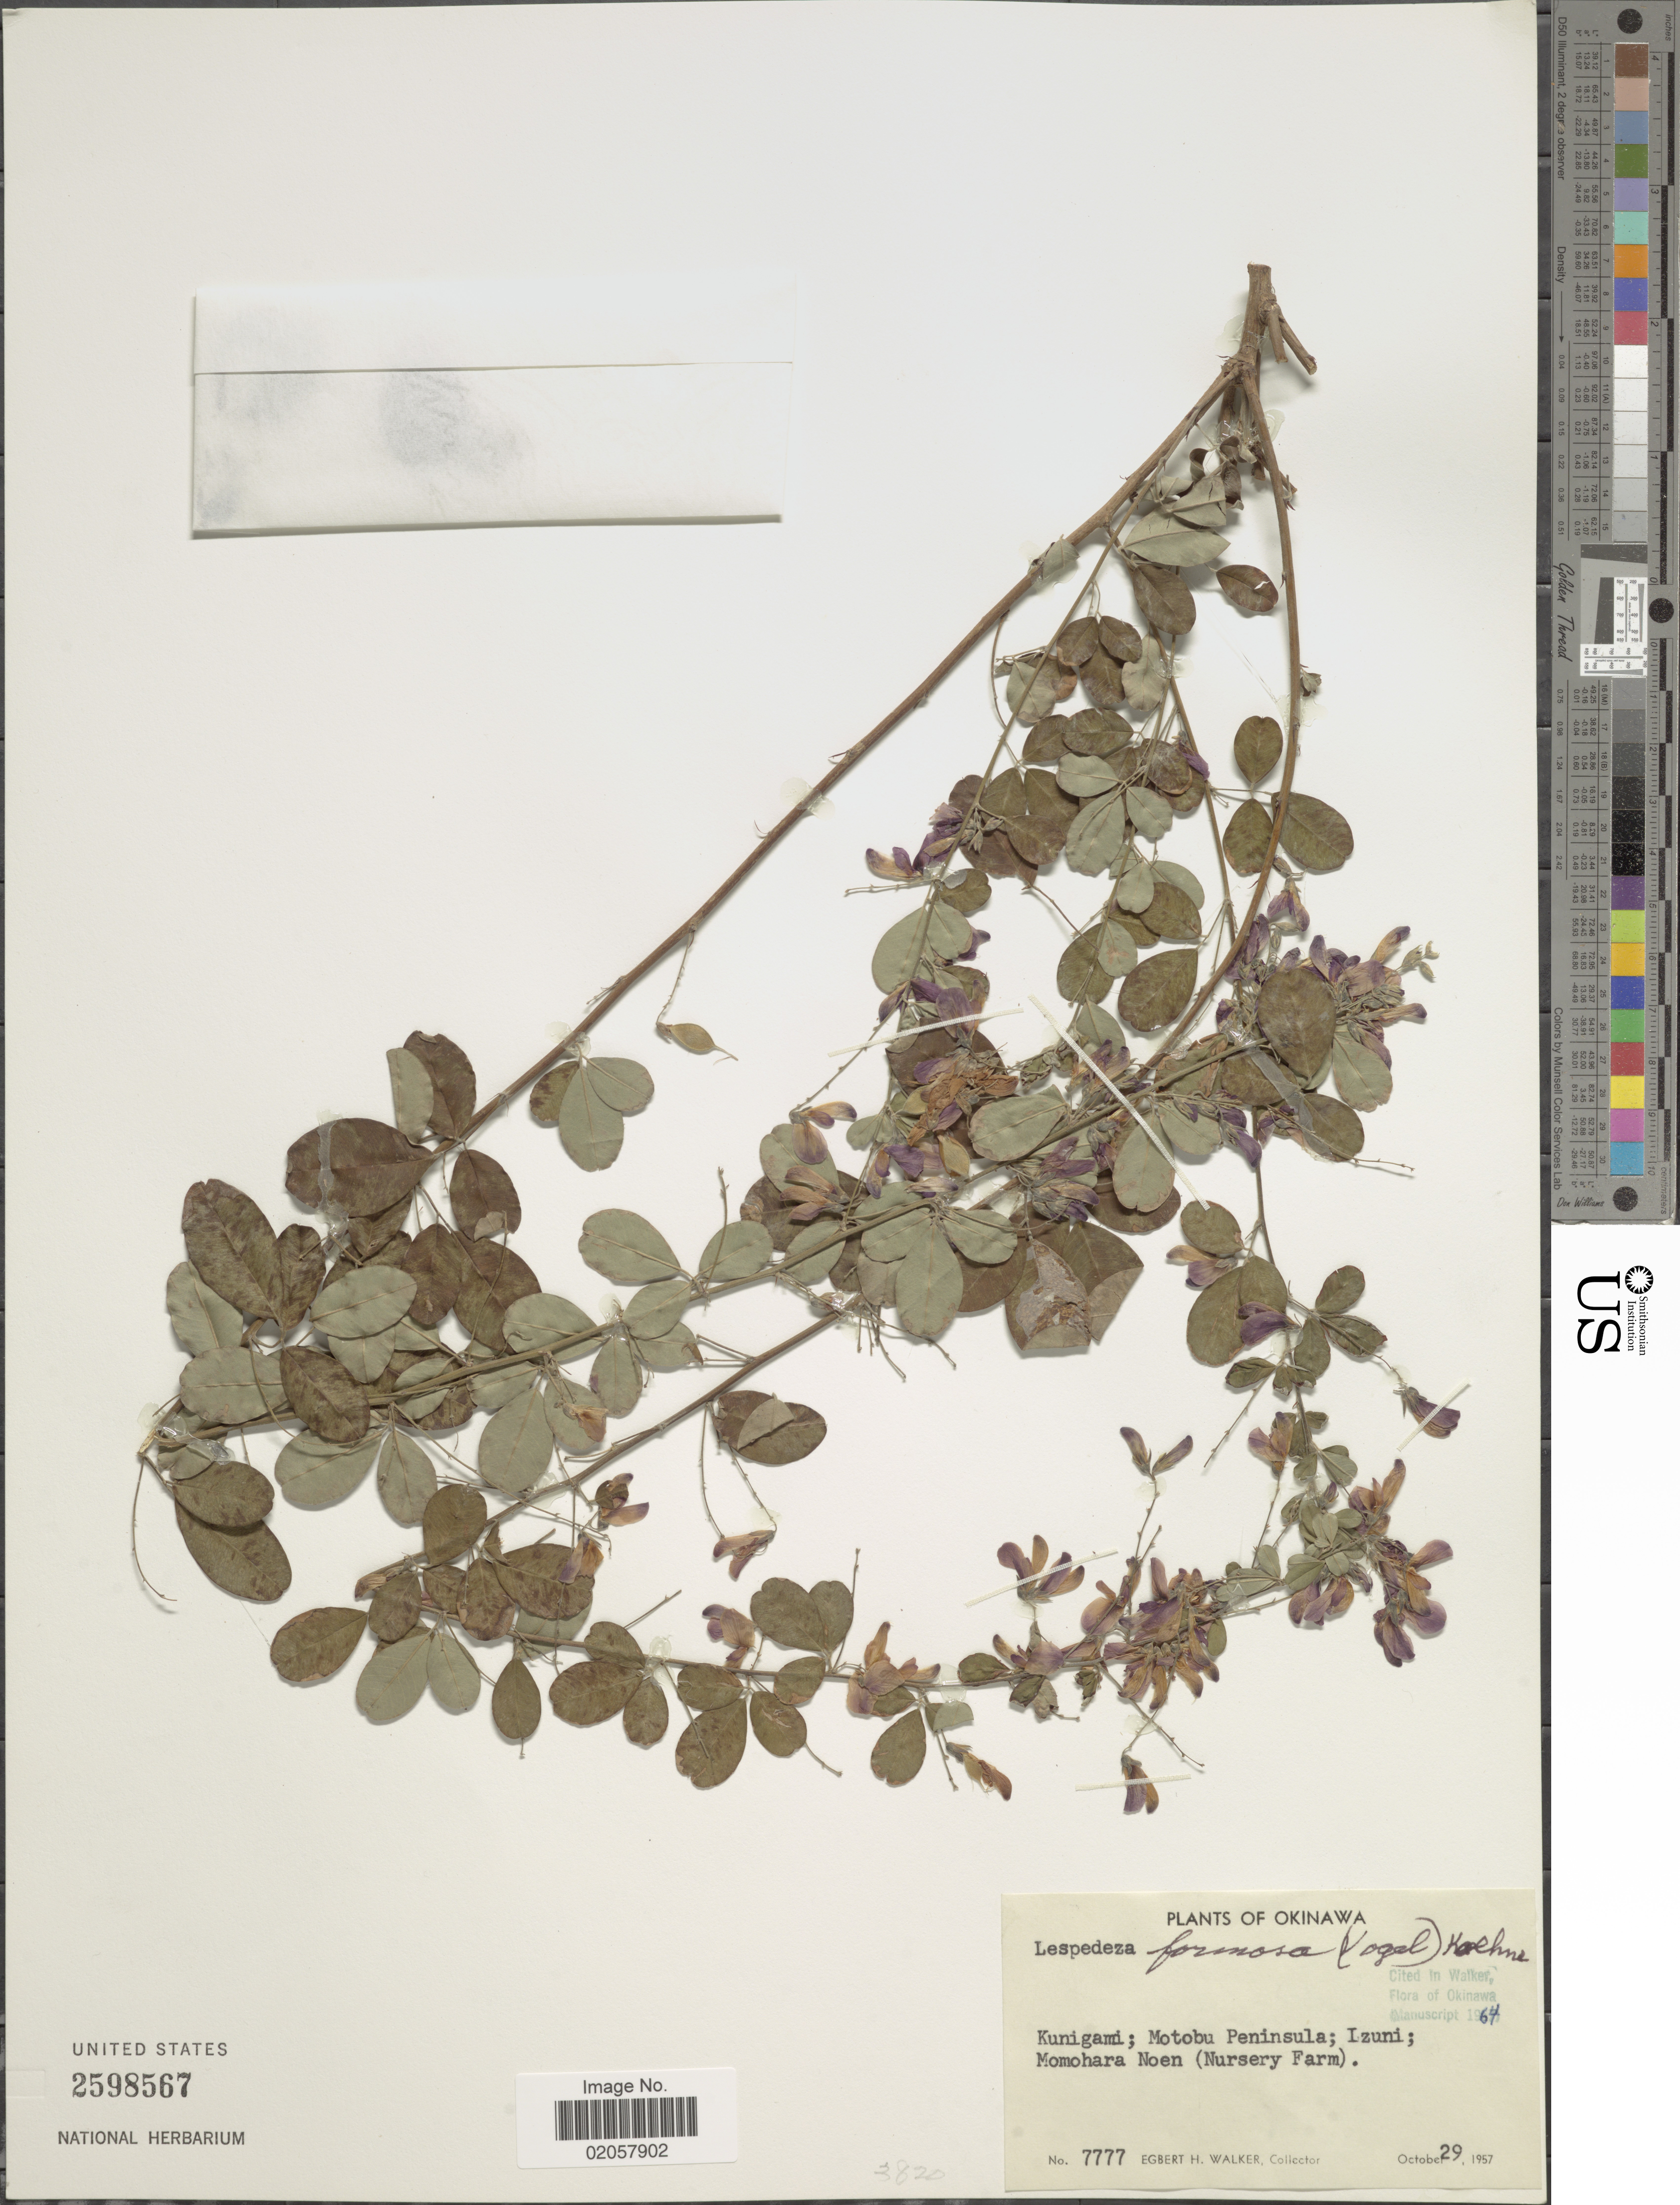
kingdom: Plantae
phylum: Tracheophyta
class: Magnoliopsida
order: Fabales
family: Fabaceae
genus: Lespedeza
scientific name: Lespedeza formosa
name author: (Vogel) Koehne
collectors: E. H. Walker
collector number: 7777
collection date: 1957-10-29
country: Japan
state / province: Okinawa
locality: Kunigami; Motobu Peninsula; izuni, Momohara Noen (Nursery Farm)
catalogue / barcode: US 2598567